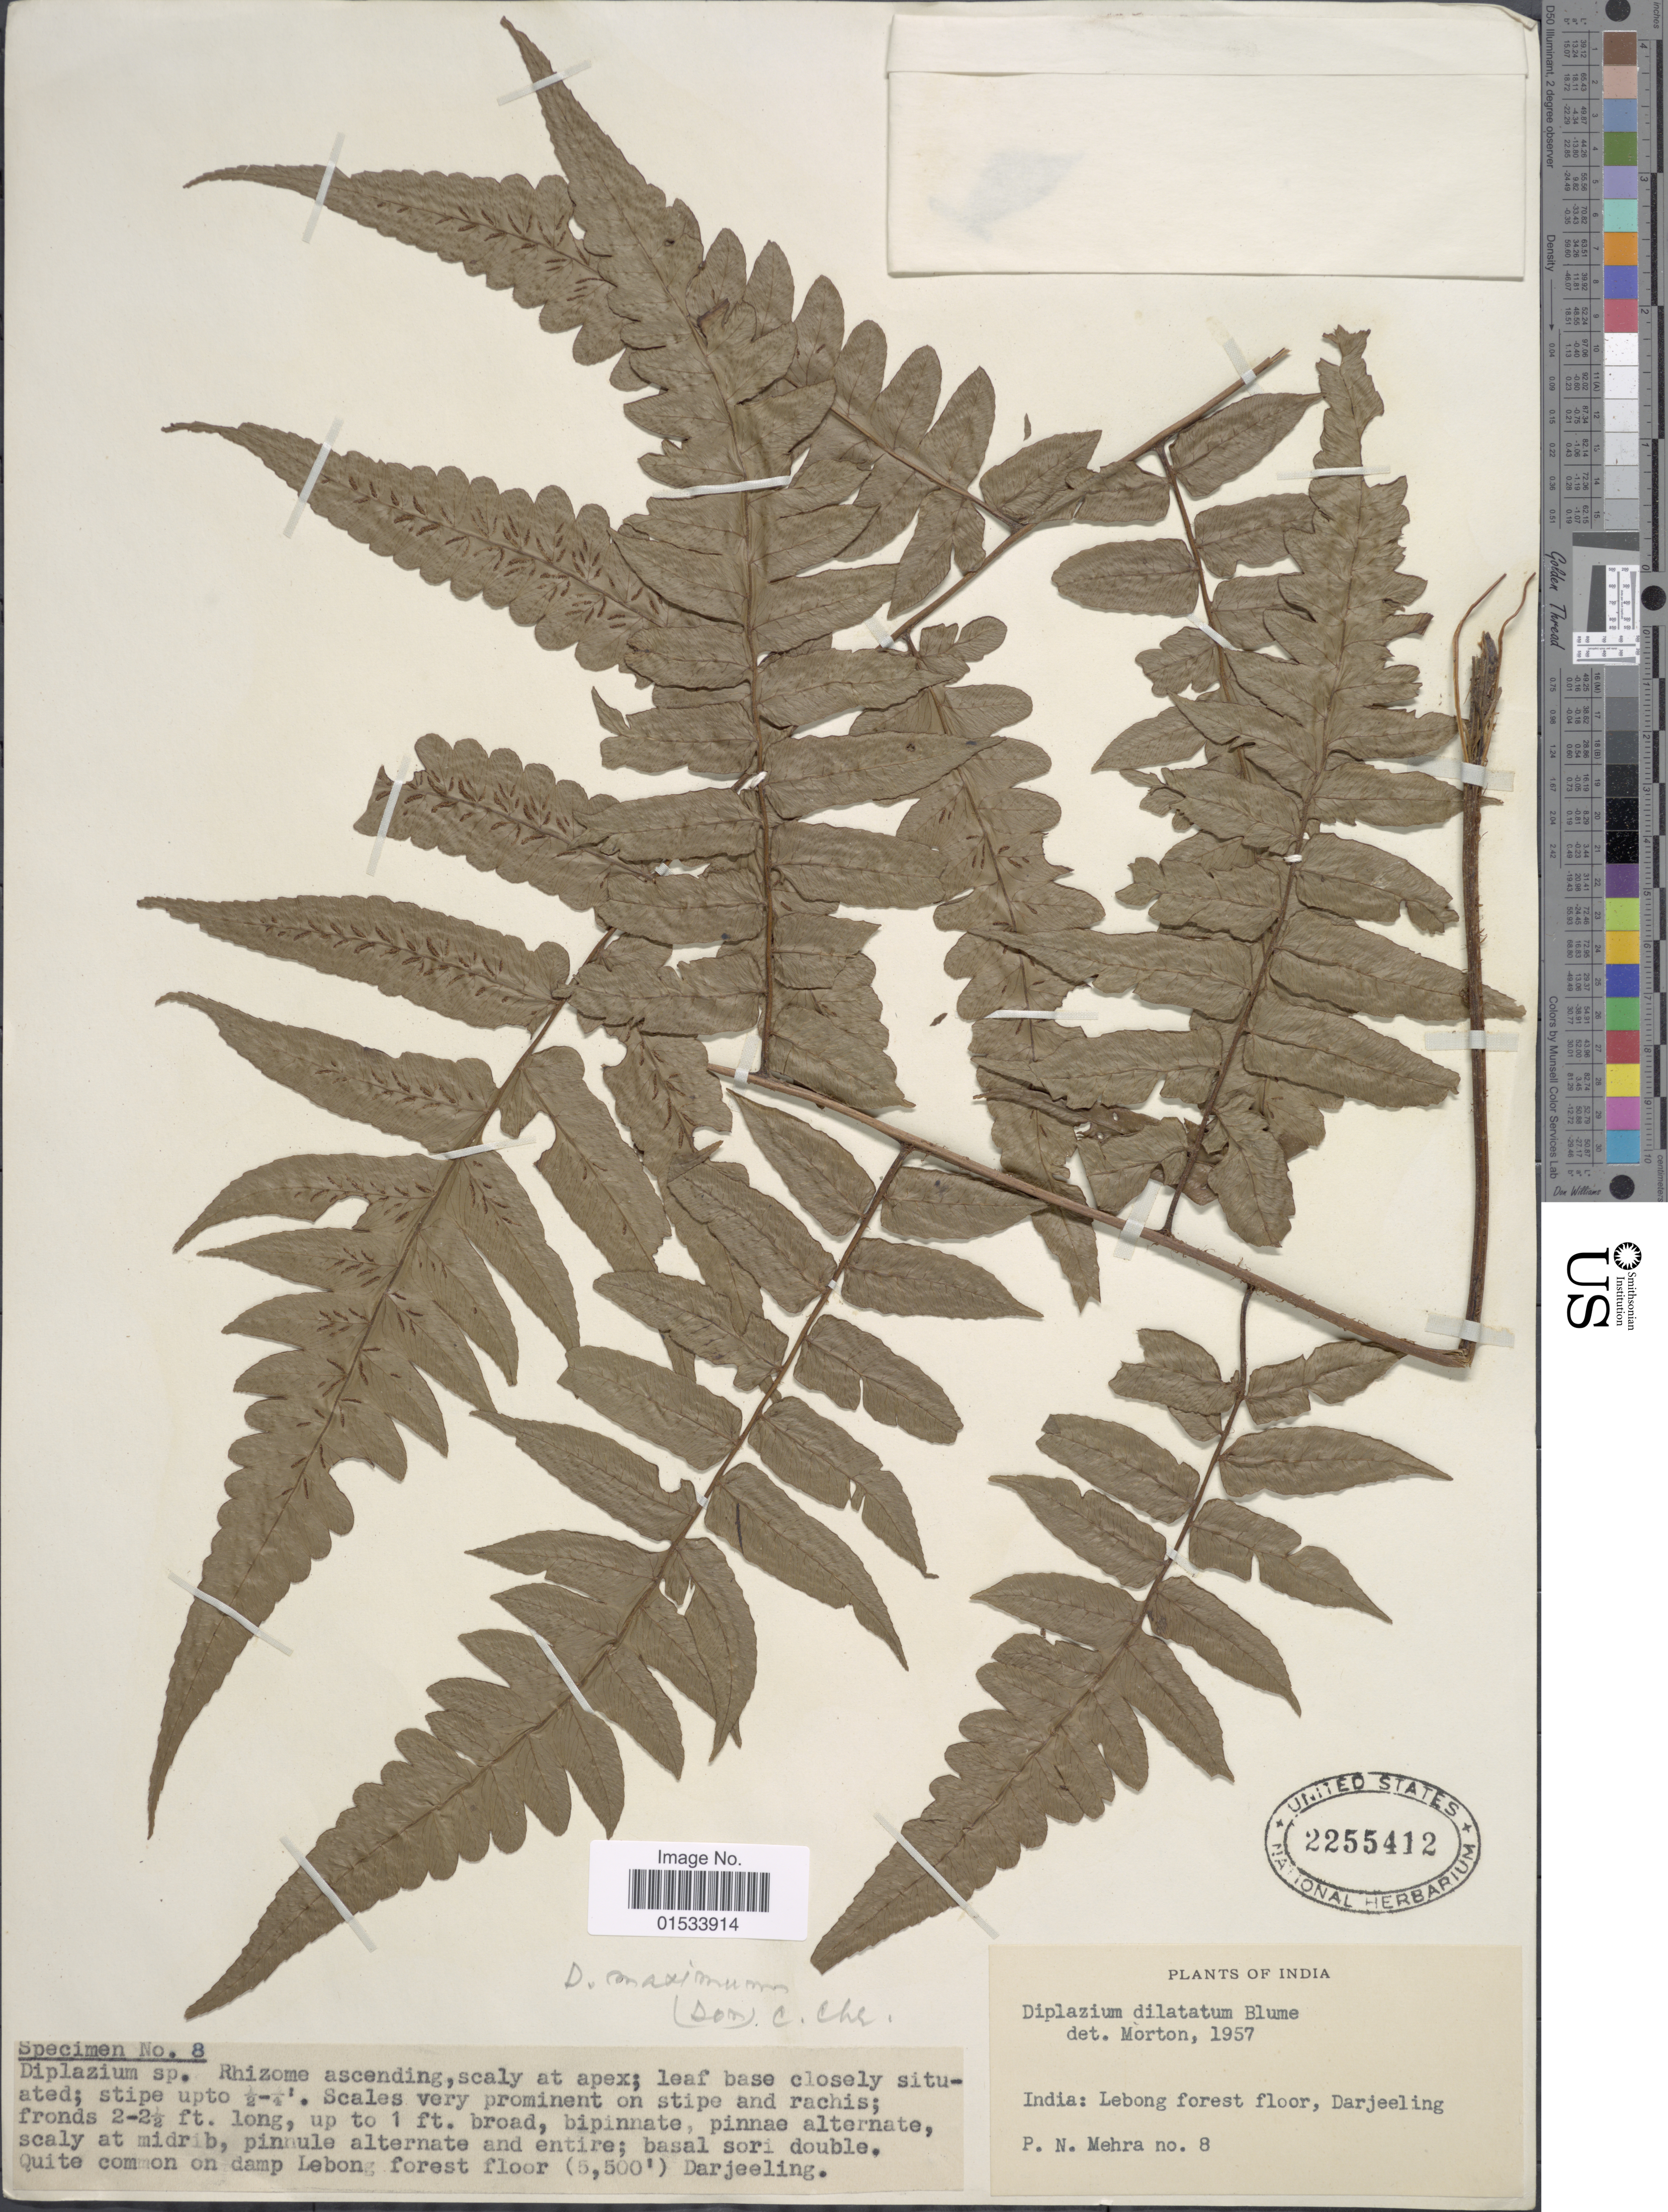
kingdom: Plantae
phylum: Tracheophyta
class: Polypodiopsida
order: Polypodiales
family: Athyriaceae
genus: Diplazium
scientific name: Diplazium maximum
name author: (D. Don) C. Chr.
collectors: P. N. Mehra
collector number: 8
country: India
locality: Lebong forest florr, Darjeeling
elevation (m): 1676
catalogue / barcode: US 2255412